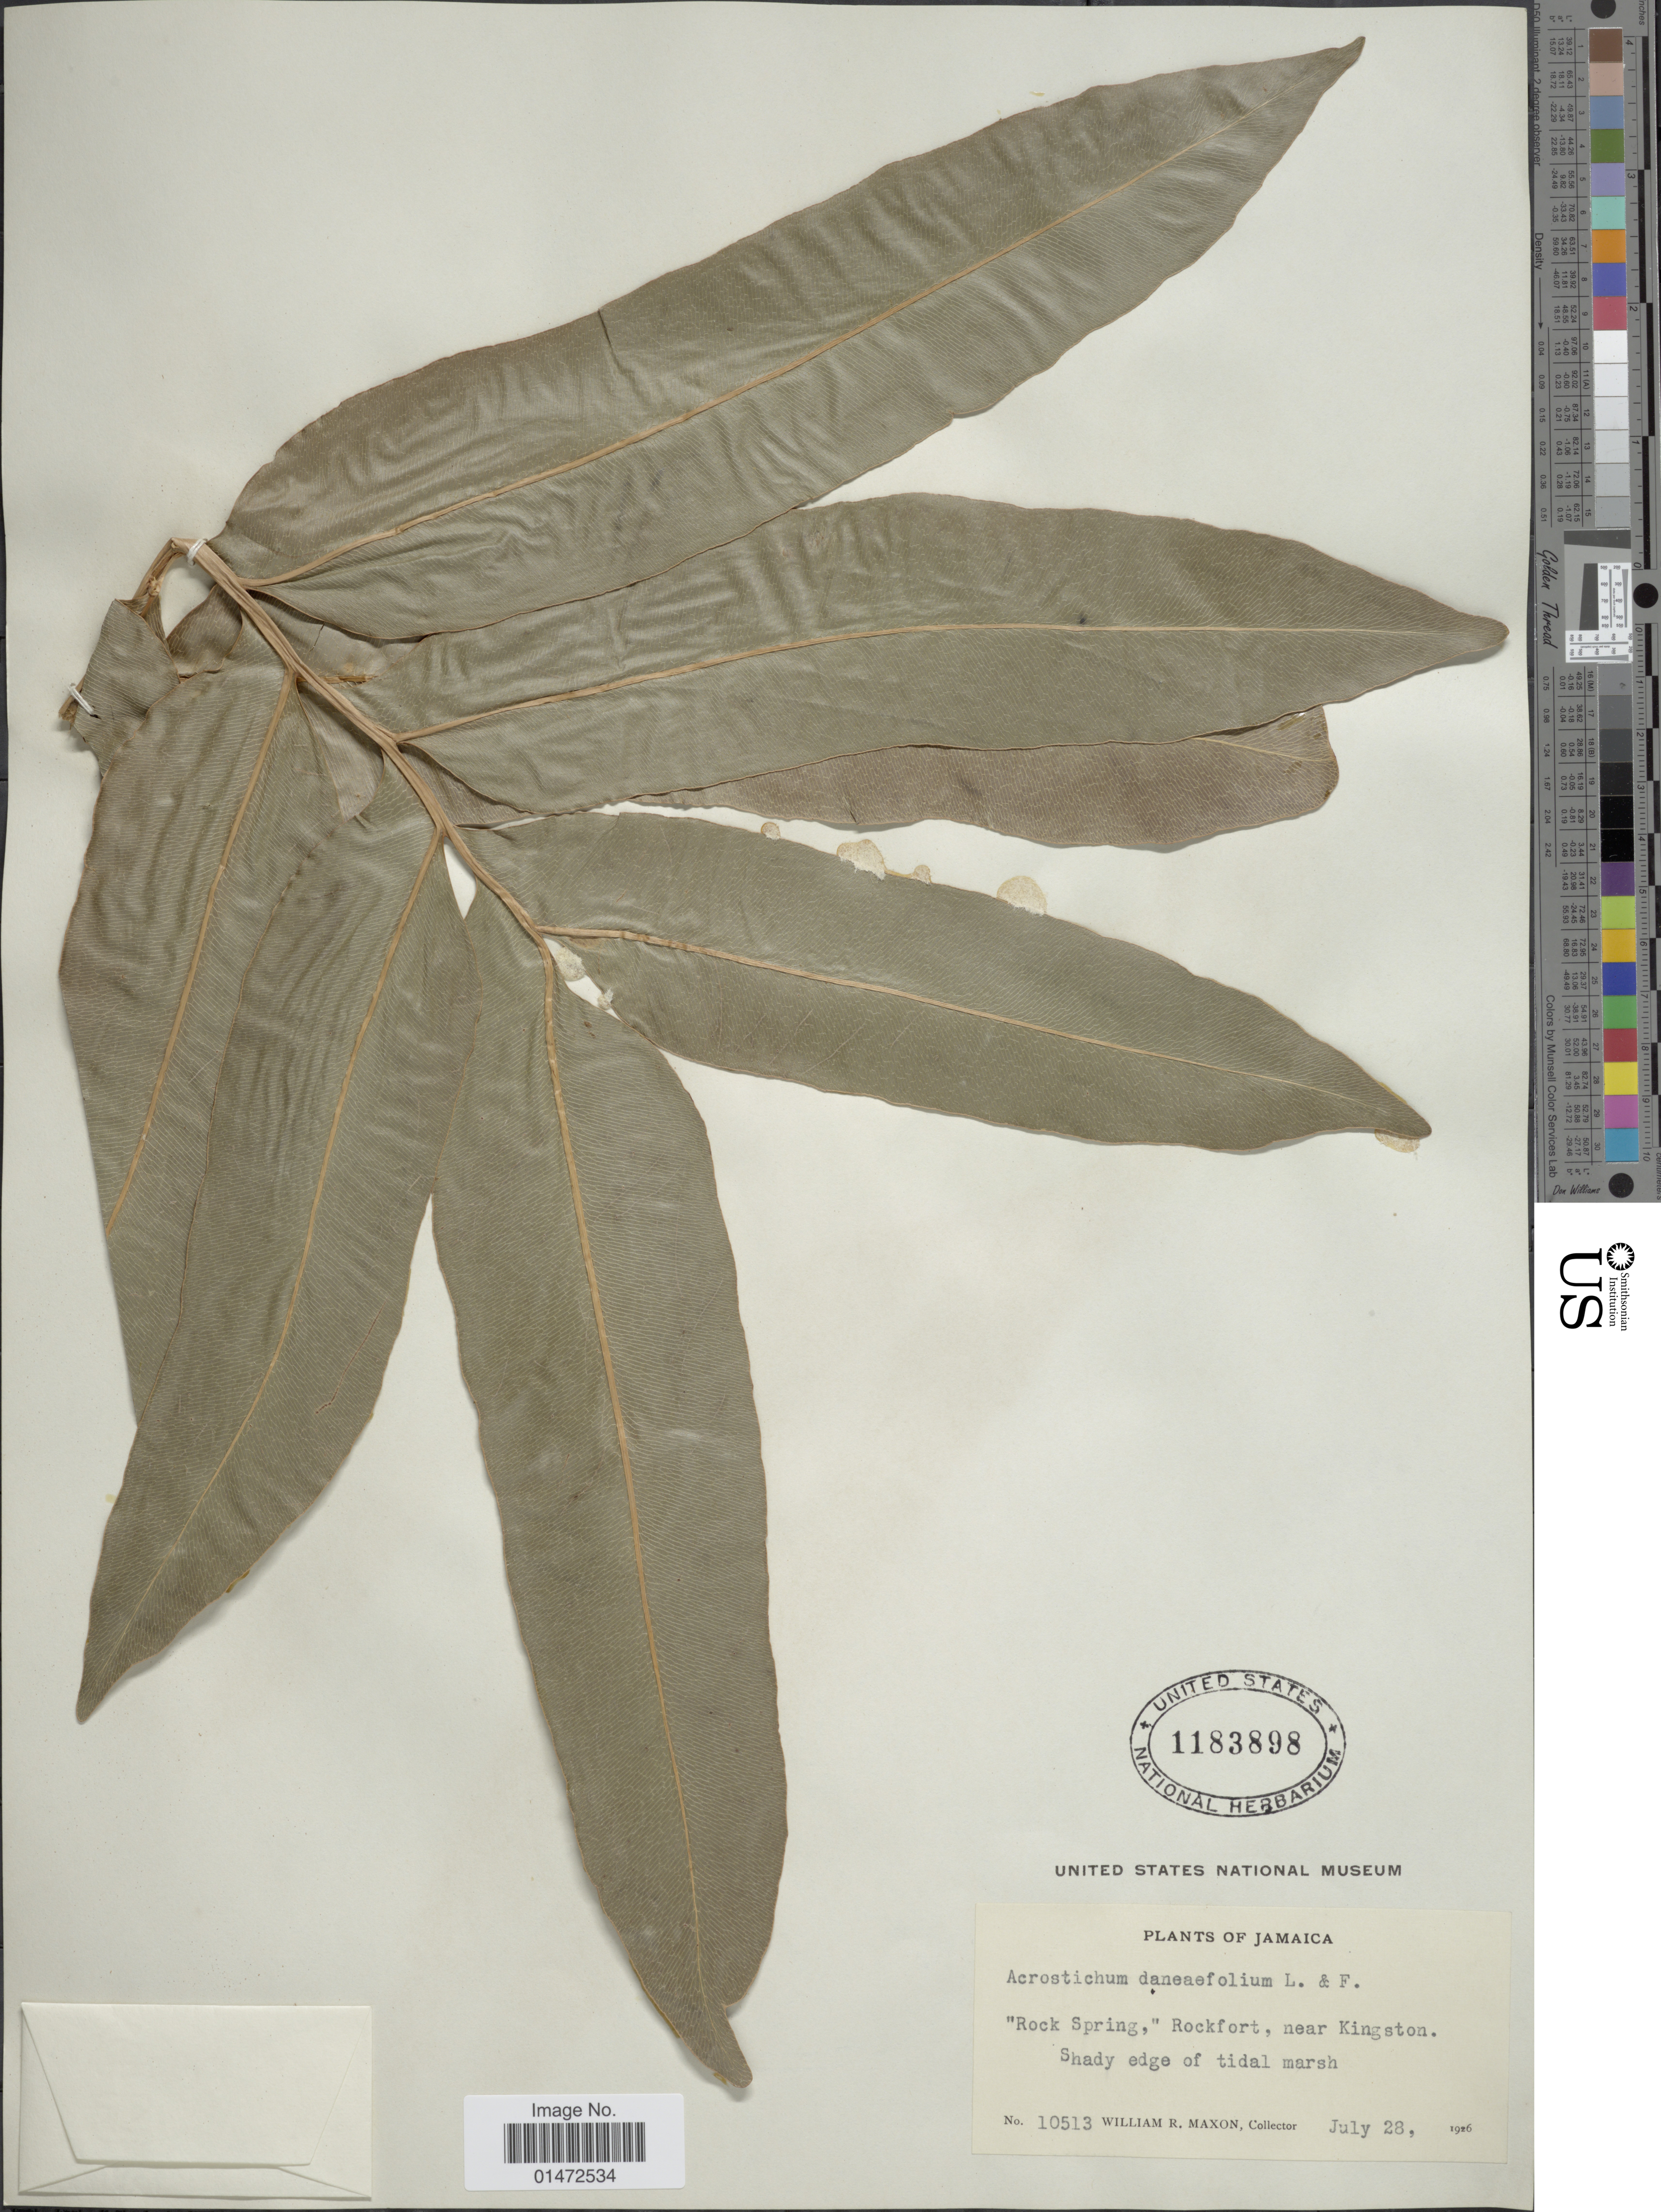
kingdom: Plantae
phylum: Tracheophyta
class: Polypodiopsida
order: Polypodiales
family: Pteridaceae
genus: Acrostichum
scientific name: Acrostichum danaeifolium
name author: Langsd. & Fisch.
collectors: W. R. Maxon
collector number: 10513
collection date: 1926-07-28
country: Jamaica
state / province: Kingston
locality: Rock Spring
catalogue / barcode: US 1183898